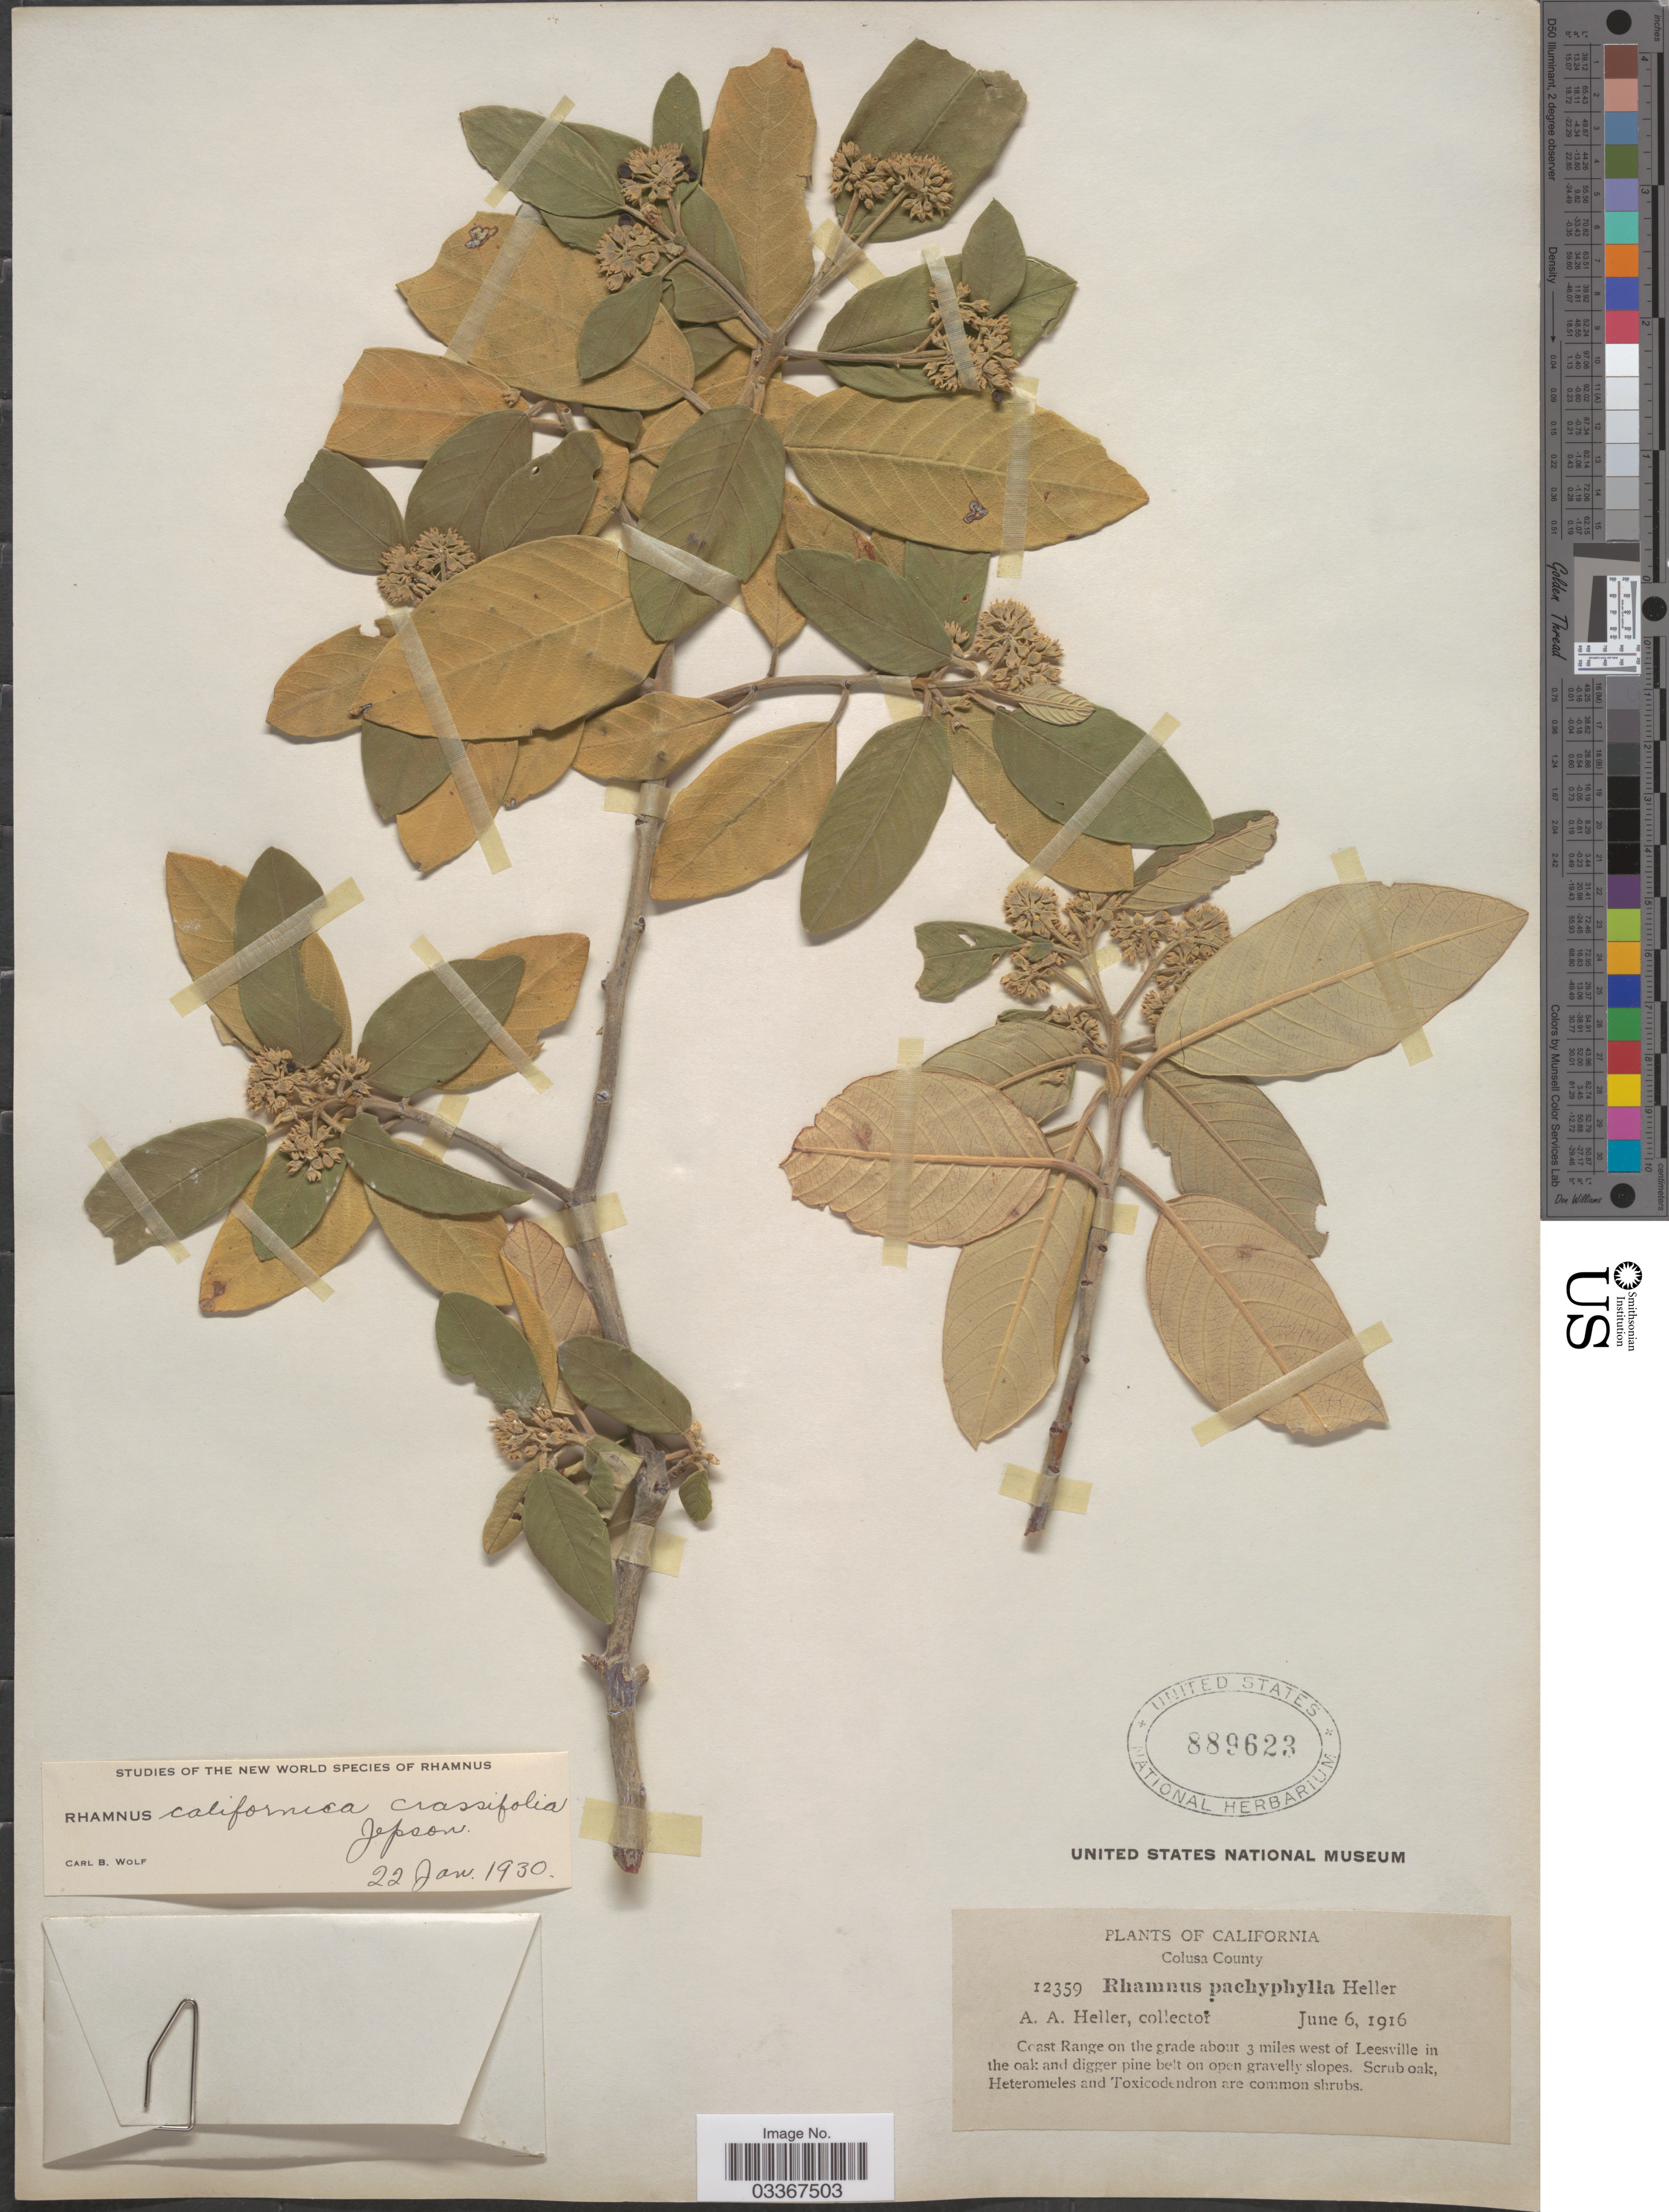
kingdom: Plantae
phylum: Tracheophyta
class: Magnoliopsida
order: Rosales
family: Rhamnaceae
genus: Frangula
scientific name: Frangula californica subsp. crassifolia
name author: (Jeps.) Kartesz & Gandhi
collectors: A. A. Heller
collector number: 12359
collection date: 1916-06-06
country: United States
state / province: California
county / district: Colusa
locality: Colusa County. Coast Range on the grade about 3 miles west of Leesville in the oak and digger pine belt on open gravelly slopes.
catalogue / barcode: US 889623